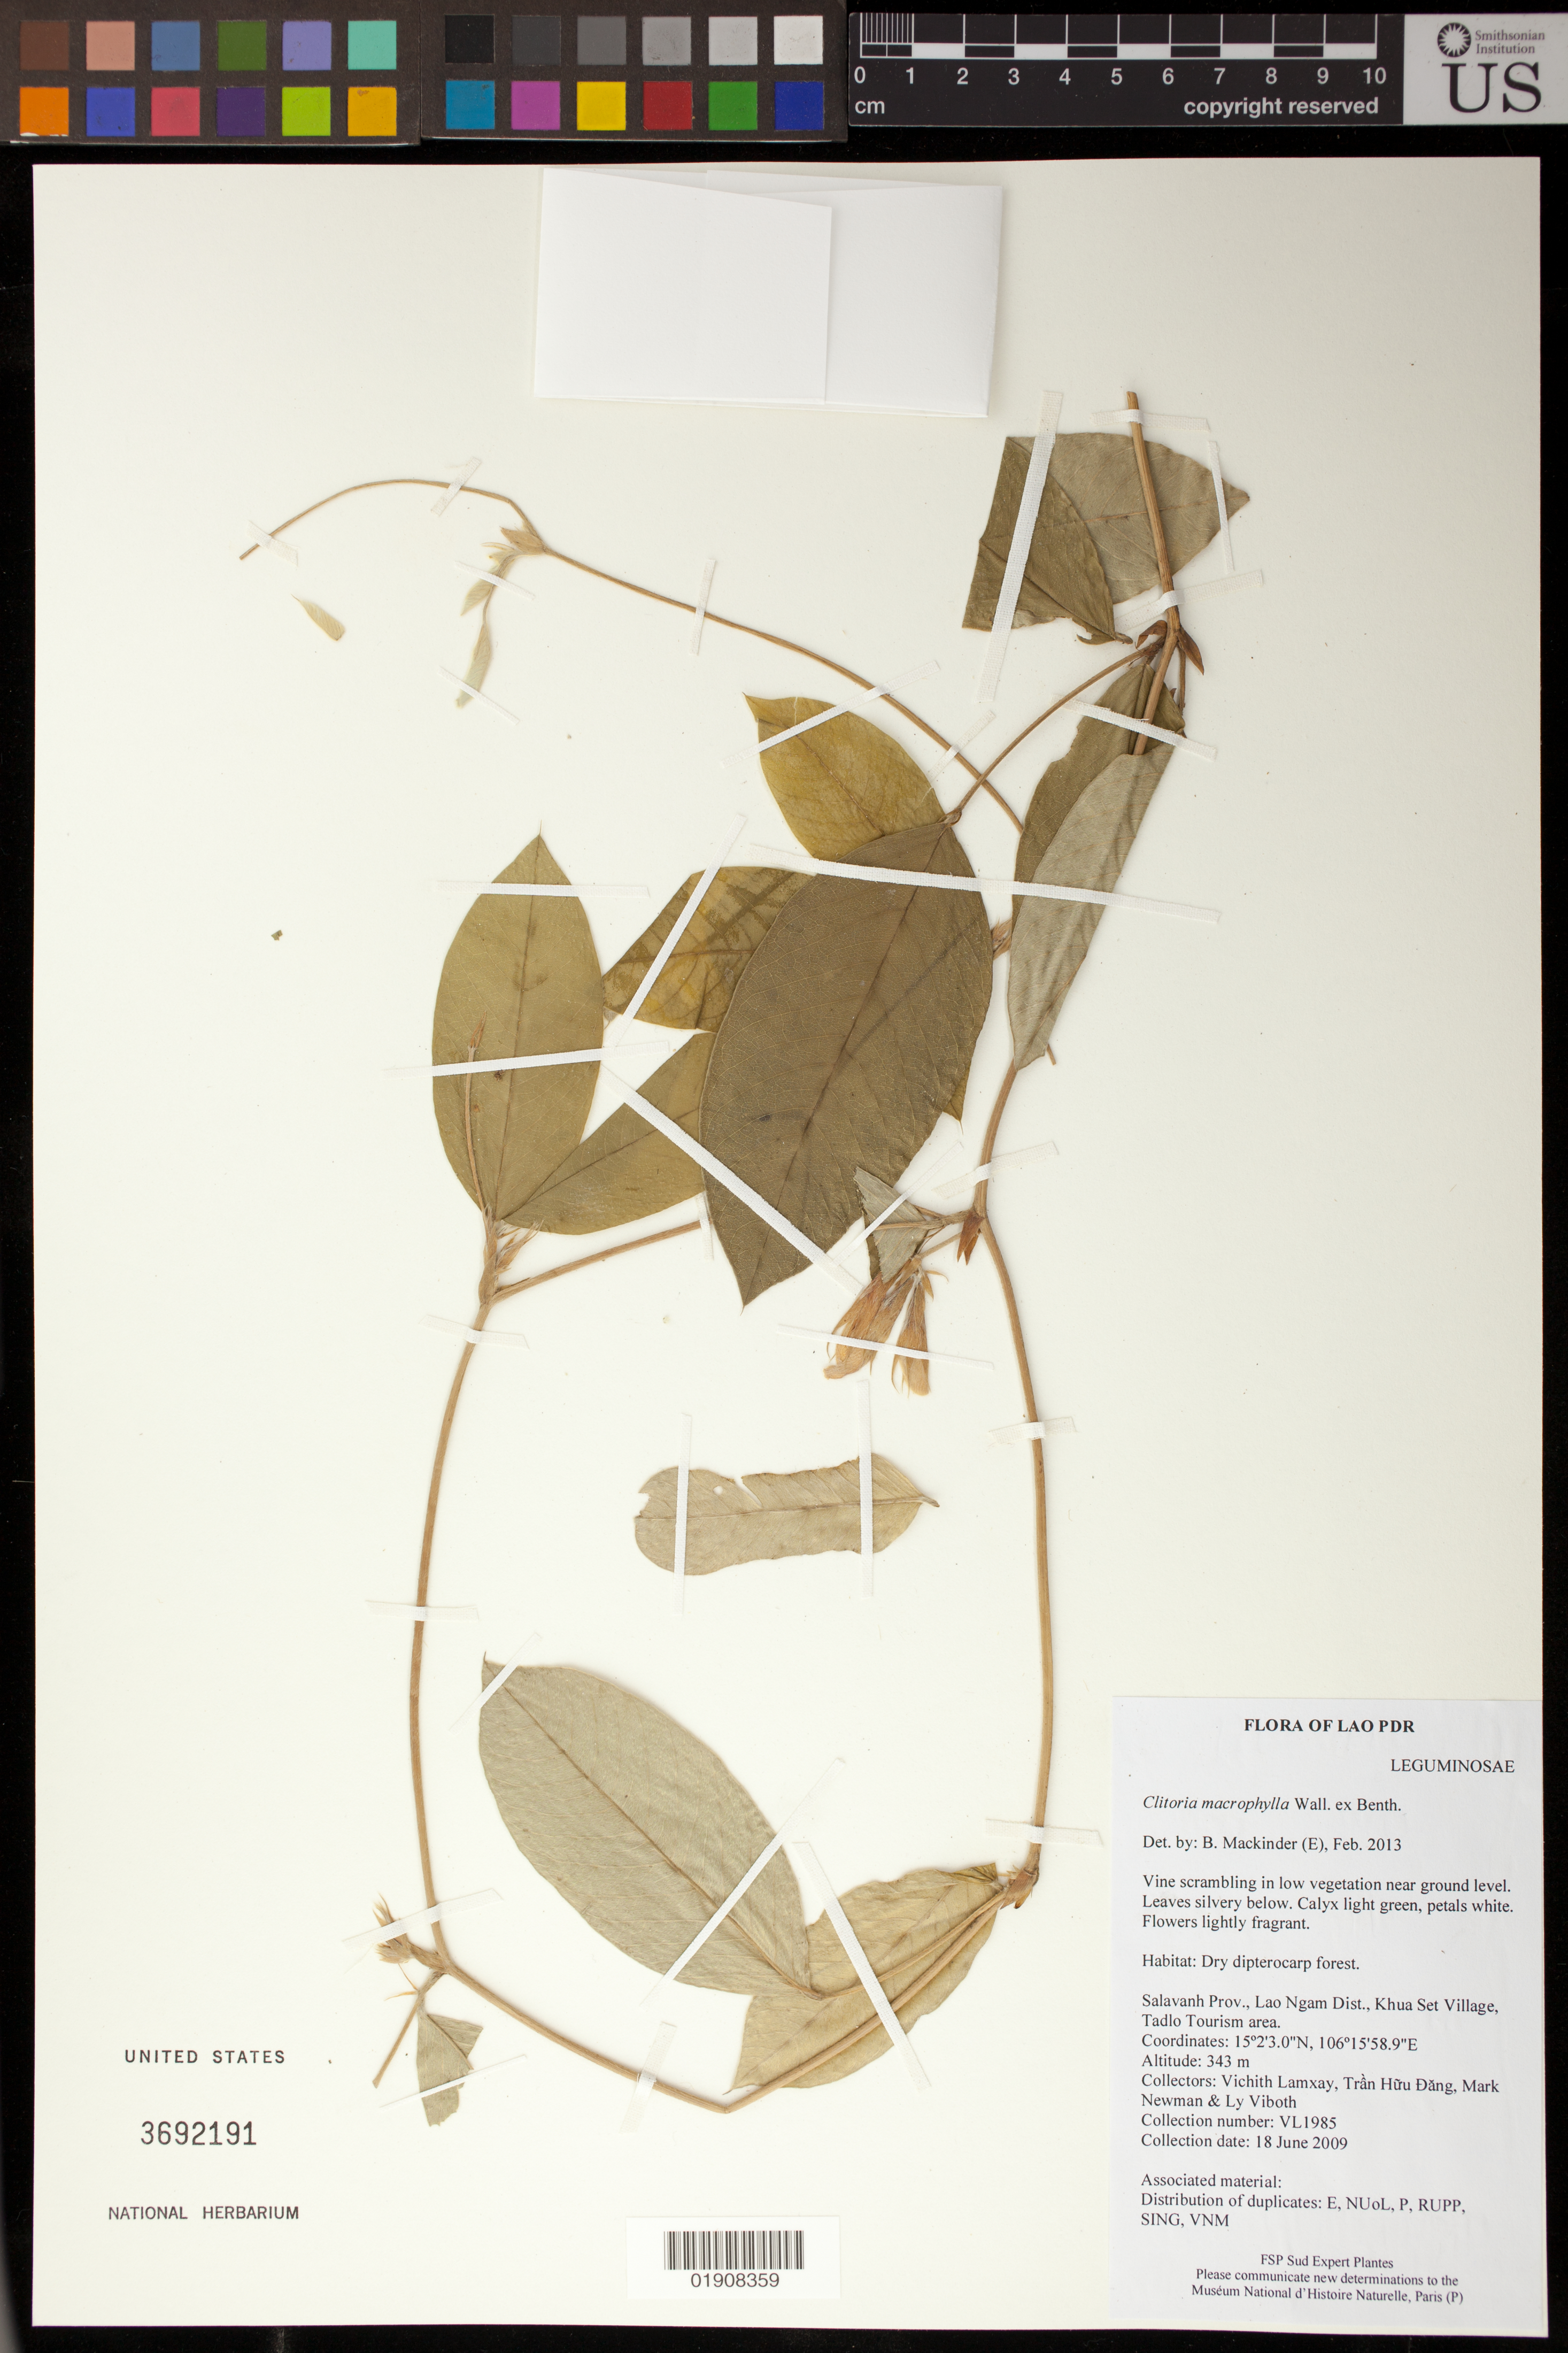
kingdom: Plantae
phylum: Tracheophyta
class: Magnoliopsida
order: Fabales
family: Fabaceae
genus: Clitoria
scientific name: Clitoria macrophylla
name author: Wall ex Benth.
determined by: Mackinder, B.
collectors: V. Lamxay, T. Dang, M. F. Newman & L. Viboth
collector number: VL1985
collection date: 2009-06-18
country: Laos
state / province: Salavan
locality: Salavanh Prov., Lao Ngam Dist., Khua Set Village, Tadlo Tourism area.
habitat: Dry dipterocarp forest.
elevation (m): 343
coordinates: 15 2 3.0 N, 106 15 58.9 E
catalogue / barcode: US 3692191